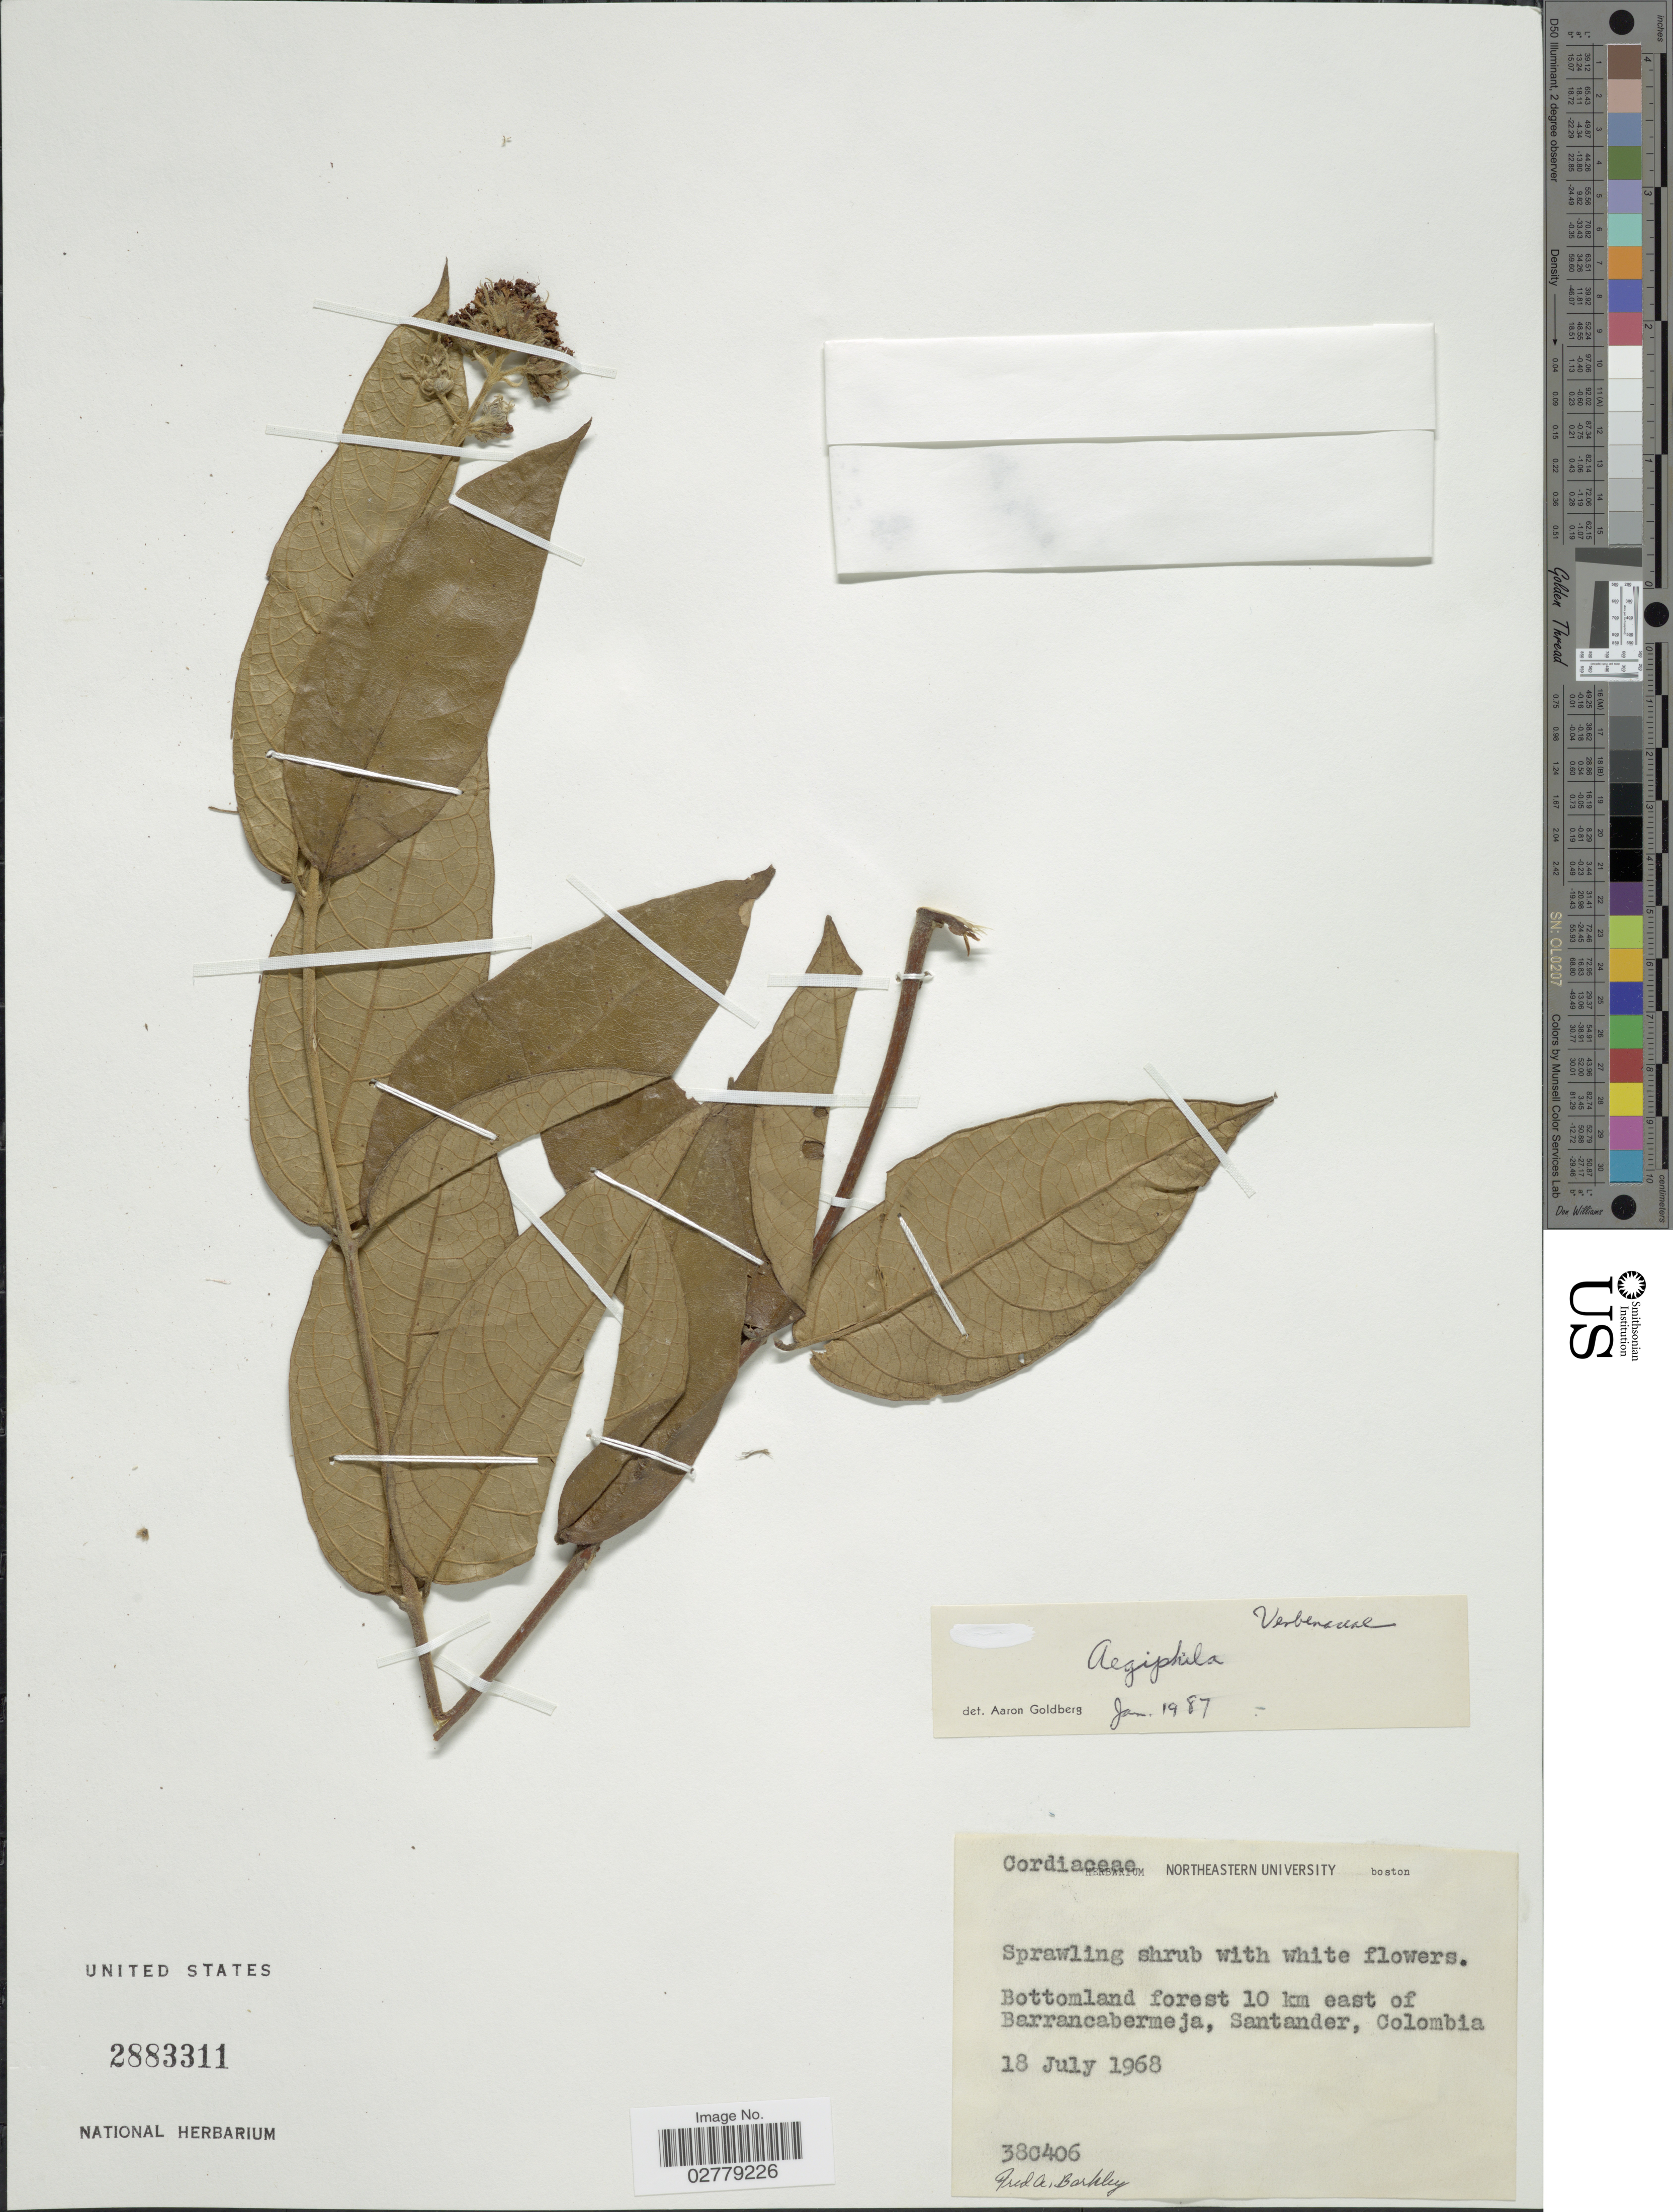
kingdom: Plantae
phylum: Tracheophyta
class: Magnoliopsida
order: Lamiales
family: Lamiaceae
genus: Aegiphila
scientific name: Aegiphila sp.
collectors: F. A. Barkley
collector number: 380406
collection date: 1968-07-18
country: Colombia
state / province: Santander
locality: Bottomland forest 10 km east of Barrancabermeja.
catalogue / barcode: US 2883311